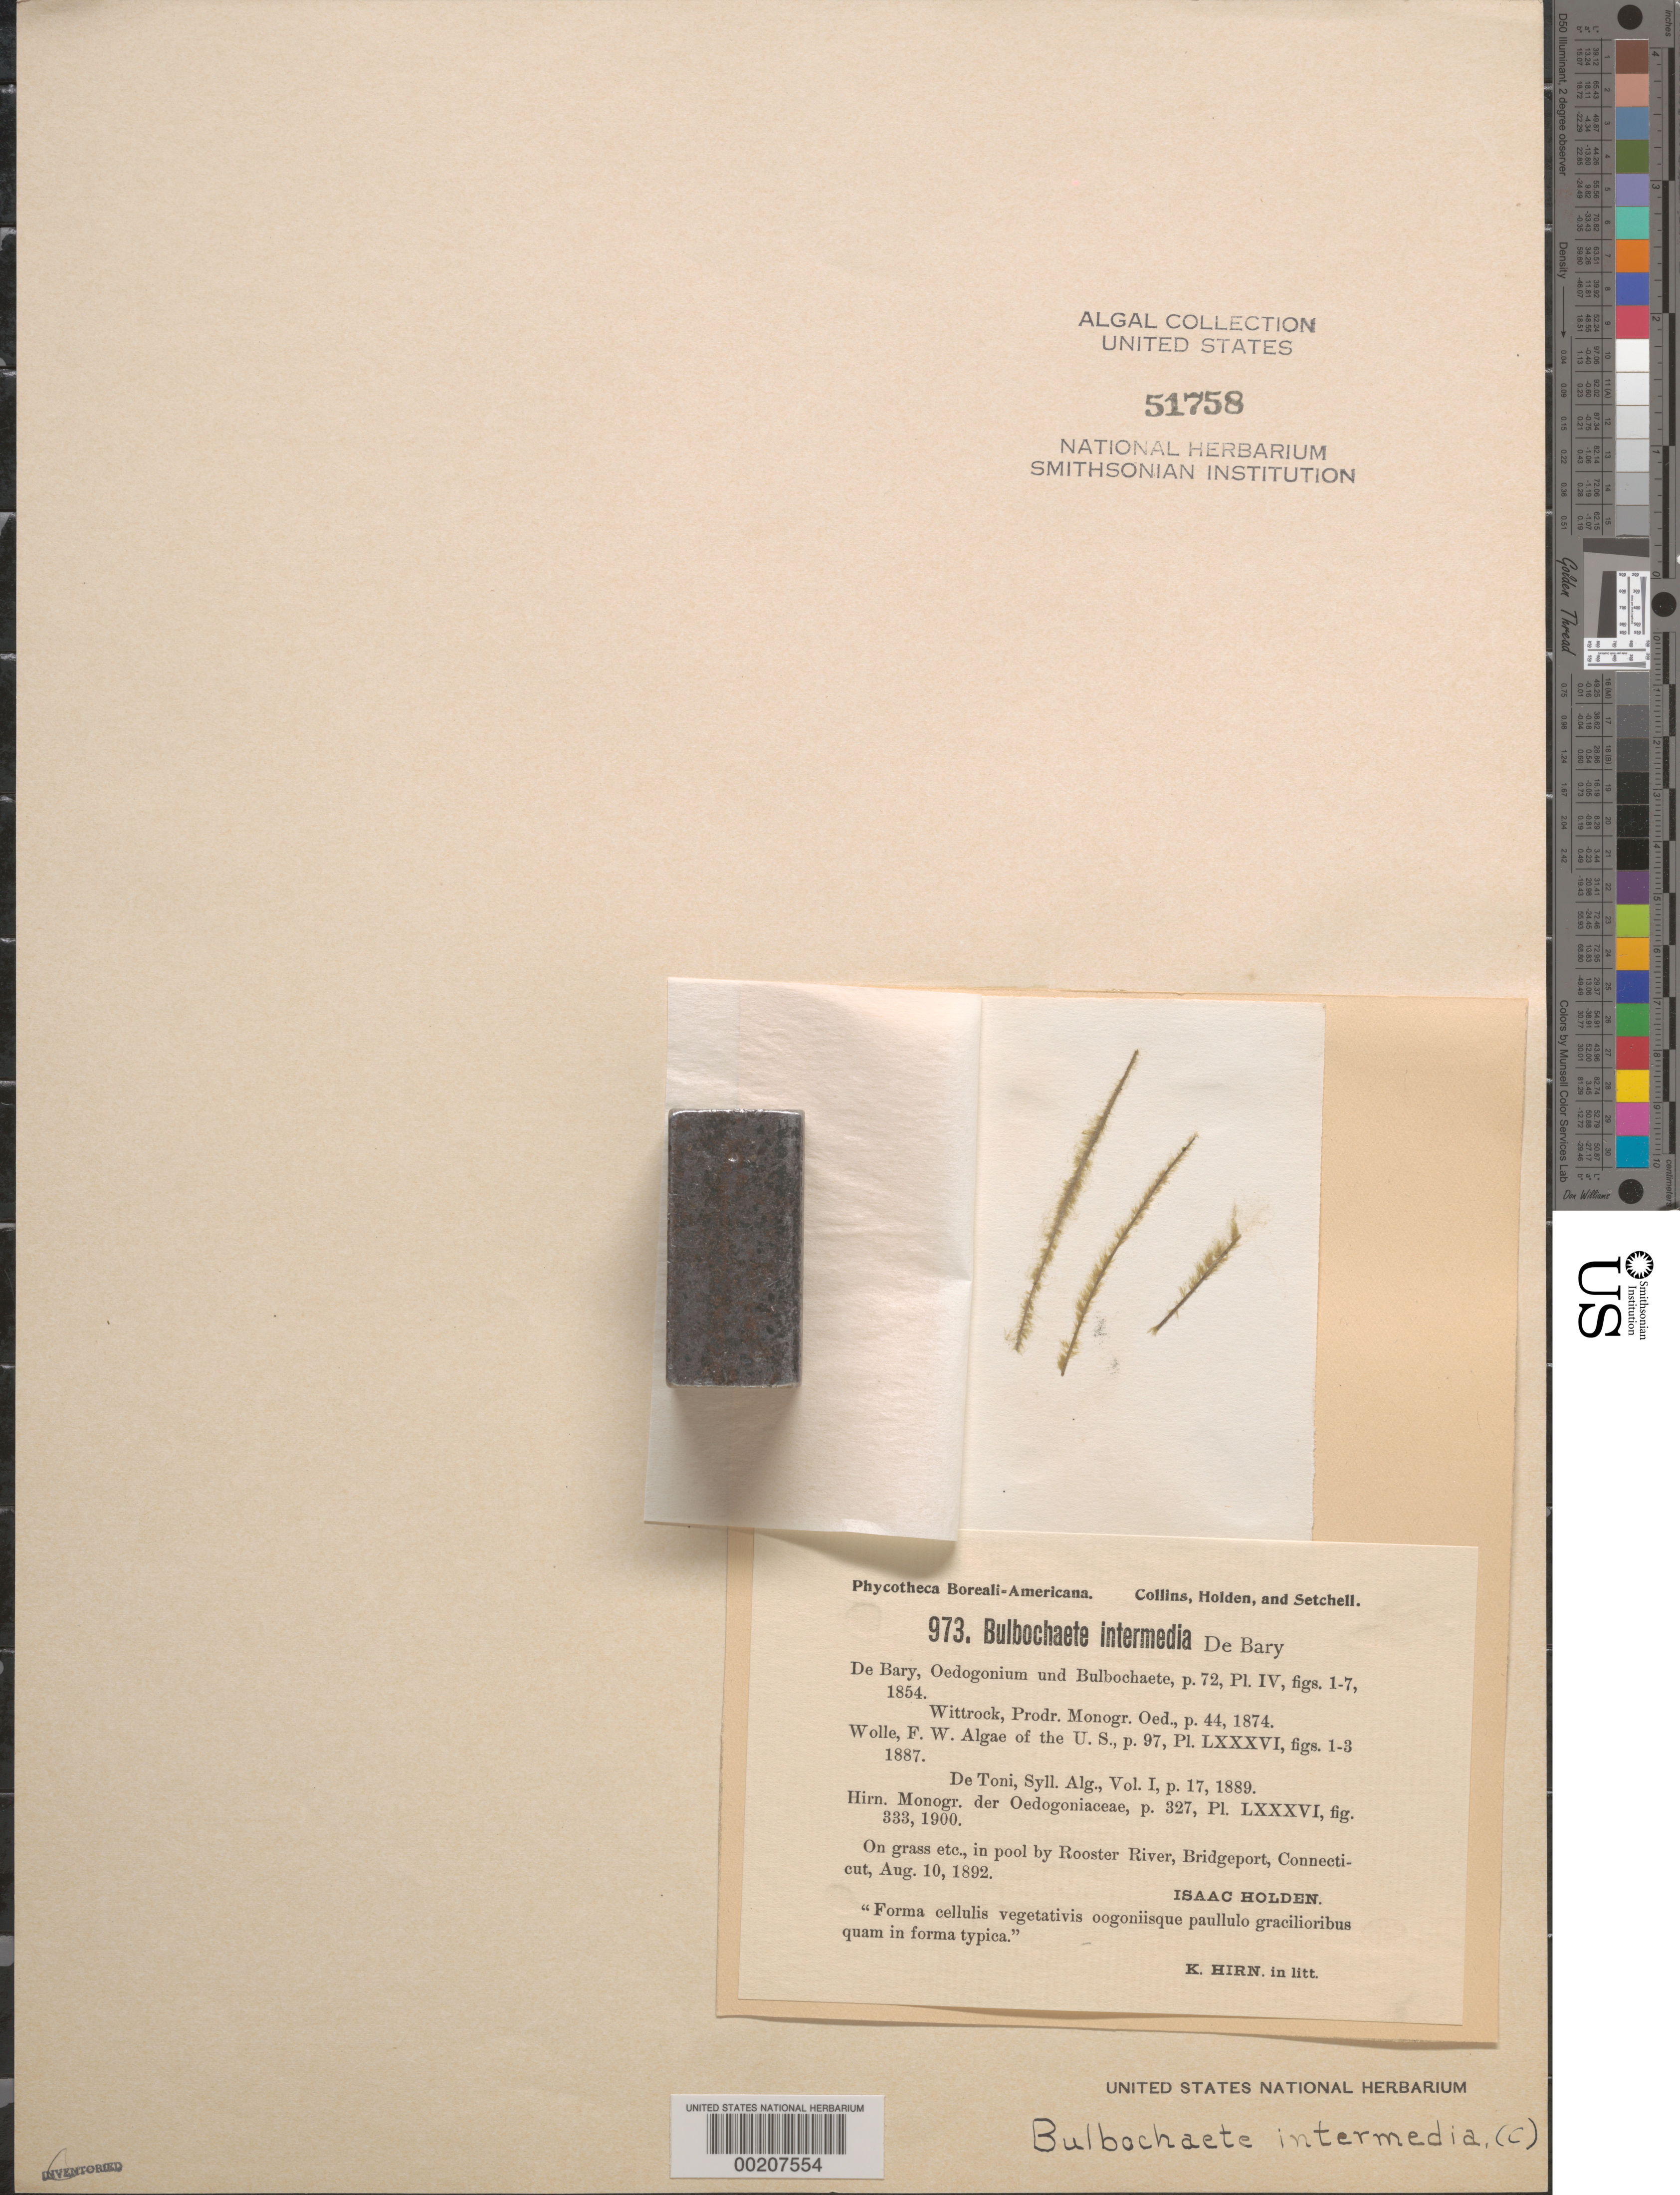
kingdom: Plantae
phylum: Chlorophyta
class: Chlorophyceae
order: Oedogoniales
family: Oedogoniaceae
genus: Bulbochaete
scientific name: Bulbochaete intermedia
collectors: I. Holden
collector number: PB-A 973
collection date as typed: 10 Aug 1892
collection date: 1892-08-10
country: United States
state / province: Connecticut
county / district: Fairfield County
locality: Bridgeport, by Rooster River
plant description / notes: Collins, Holden & Setchell, Phycotheca Boreali-Americana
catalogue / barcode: US 51758